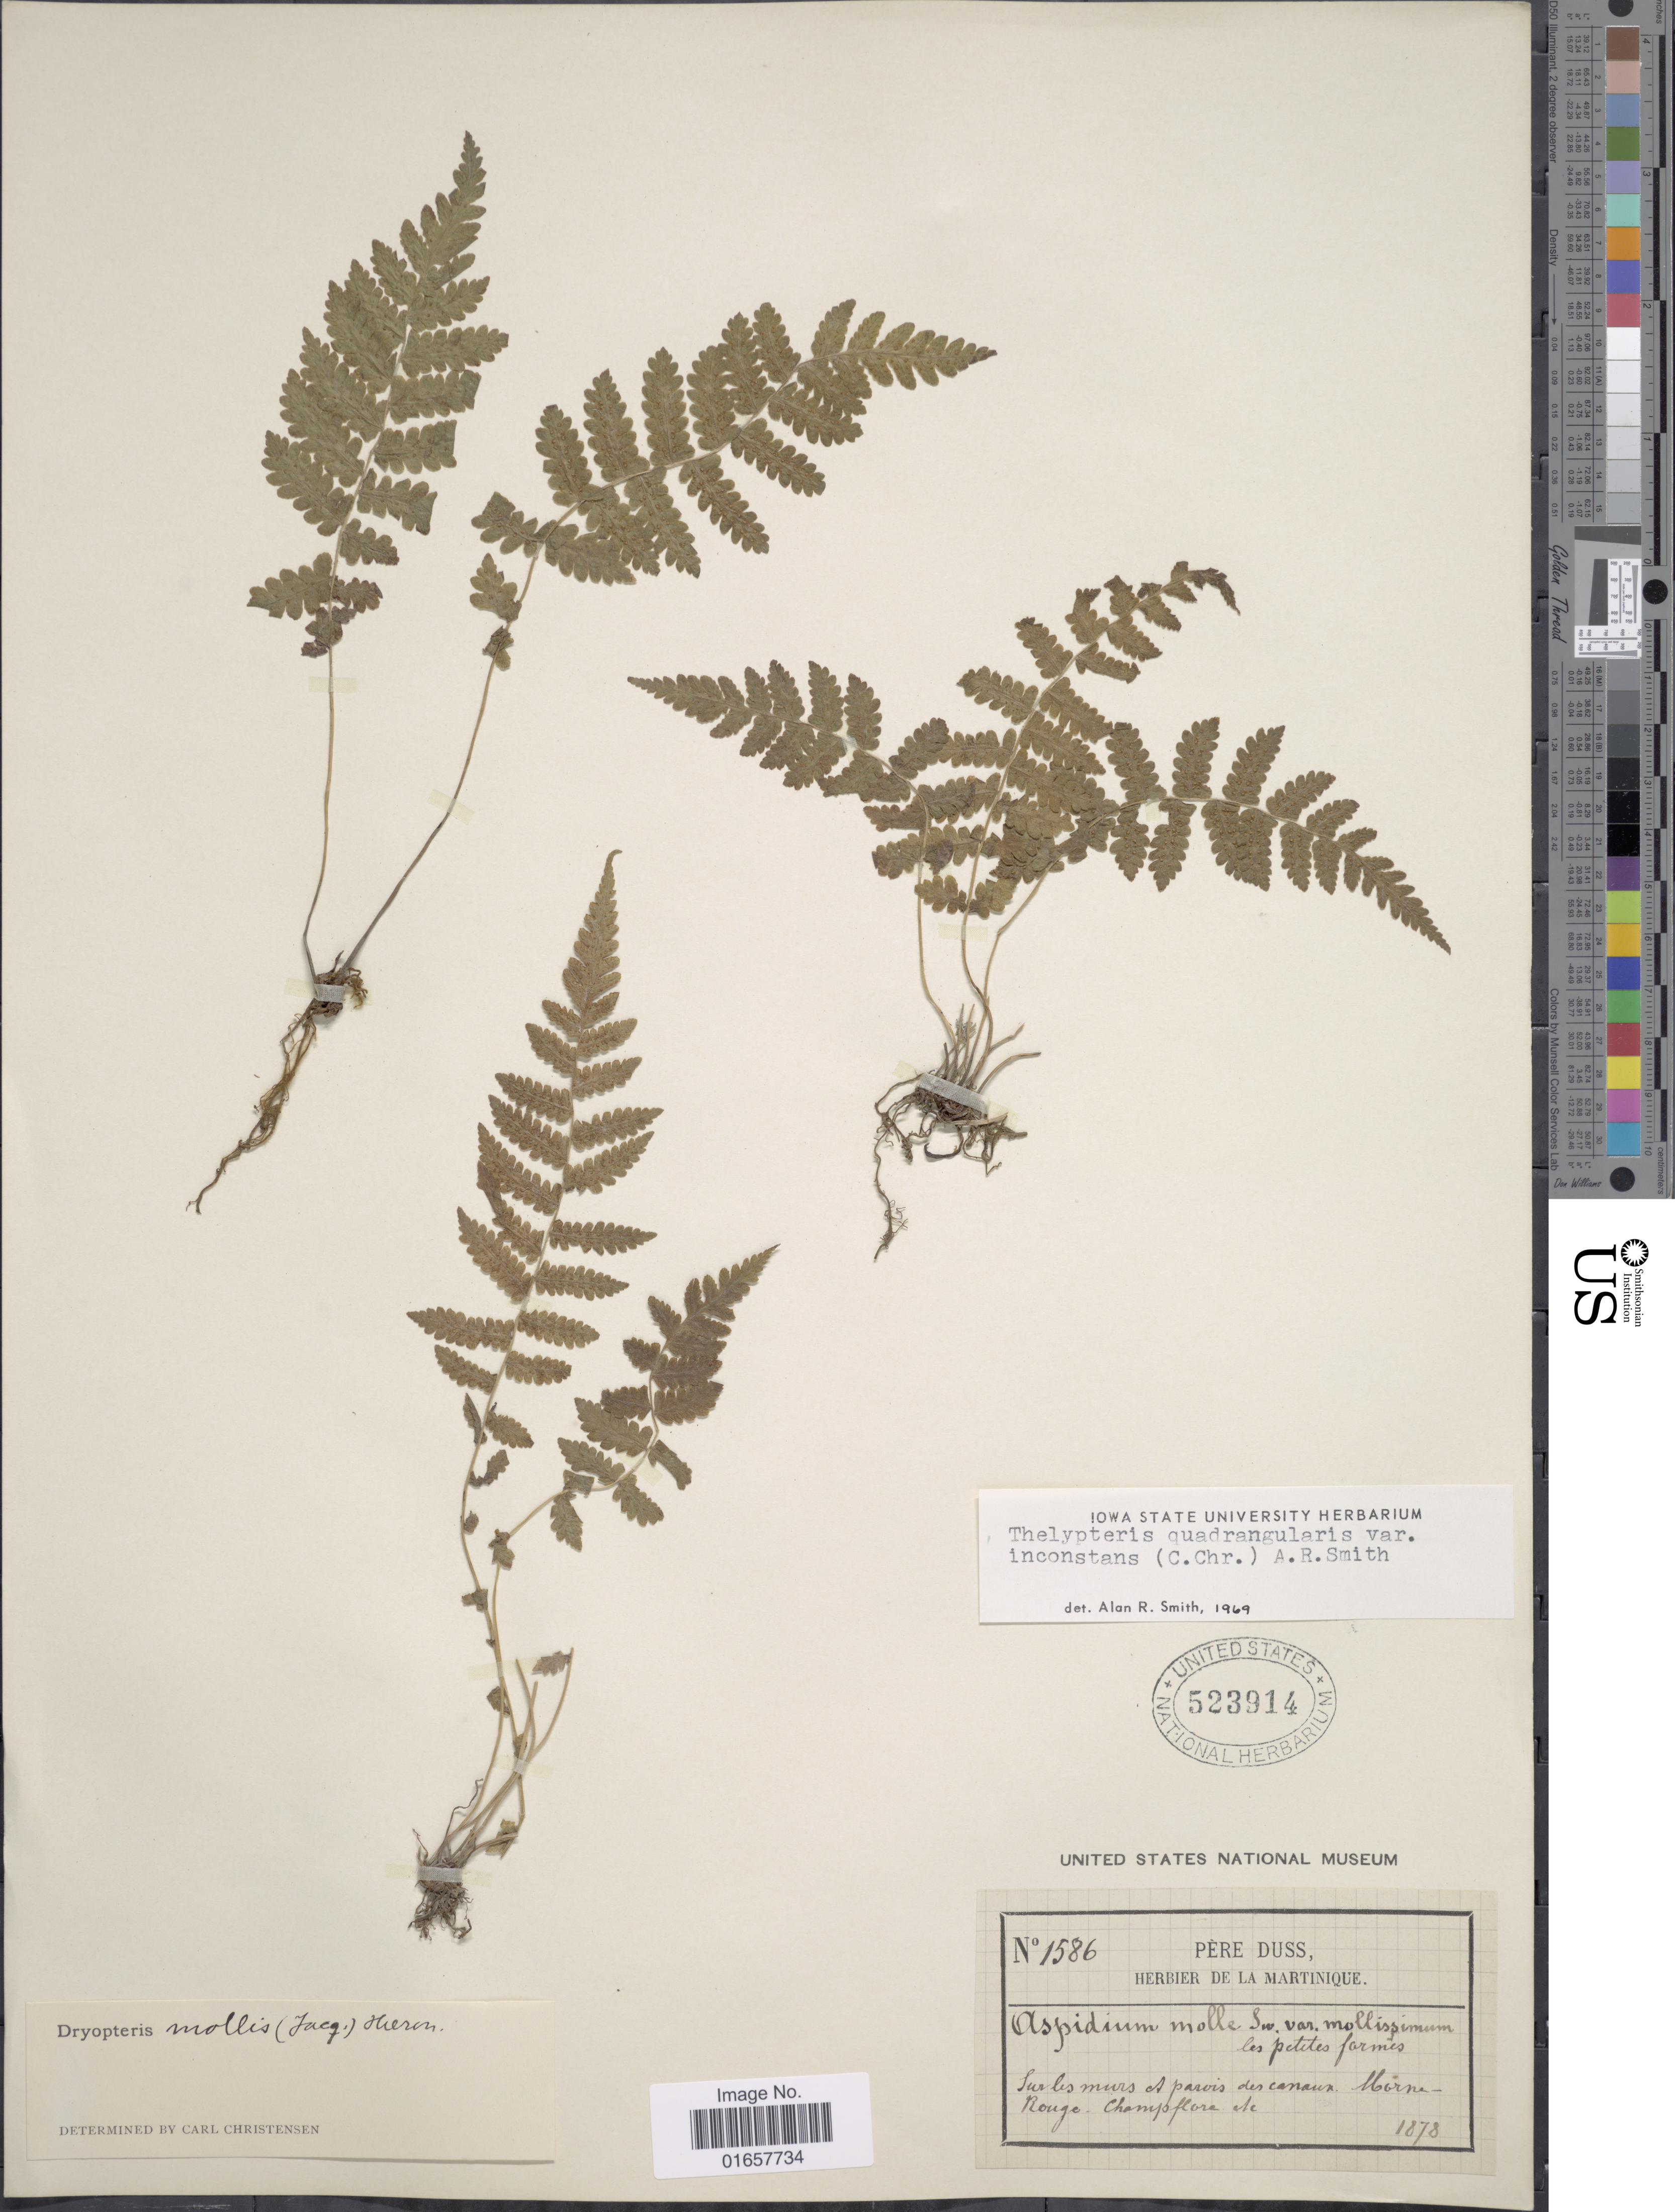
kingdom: Plantae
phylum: Tracheophyta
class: Polypodiopsida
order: Polypodiales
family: Thelypteridaceae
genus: Christella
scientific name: Christella hispidula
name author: (Decne.) Holttum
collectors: Père Duss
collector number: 1586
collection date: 1878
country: Martinique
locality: Sur les murs a parvis de canaux Morne Rouge- Champflore etc.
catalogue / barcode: US 523914